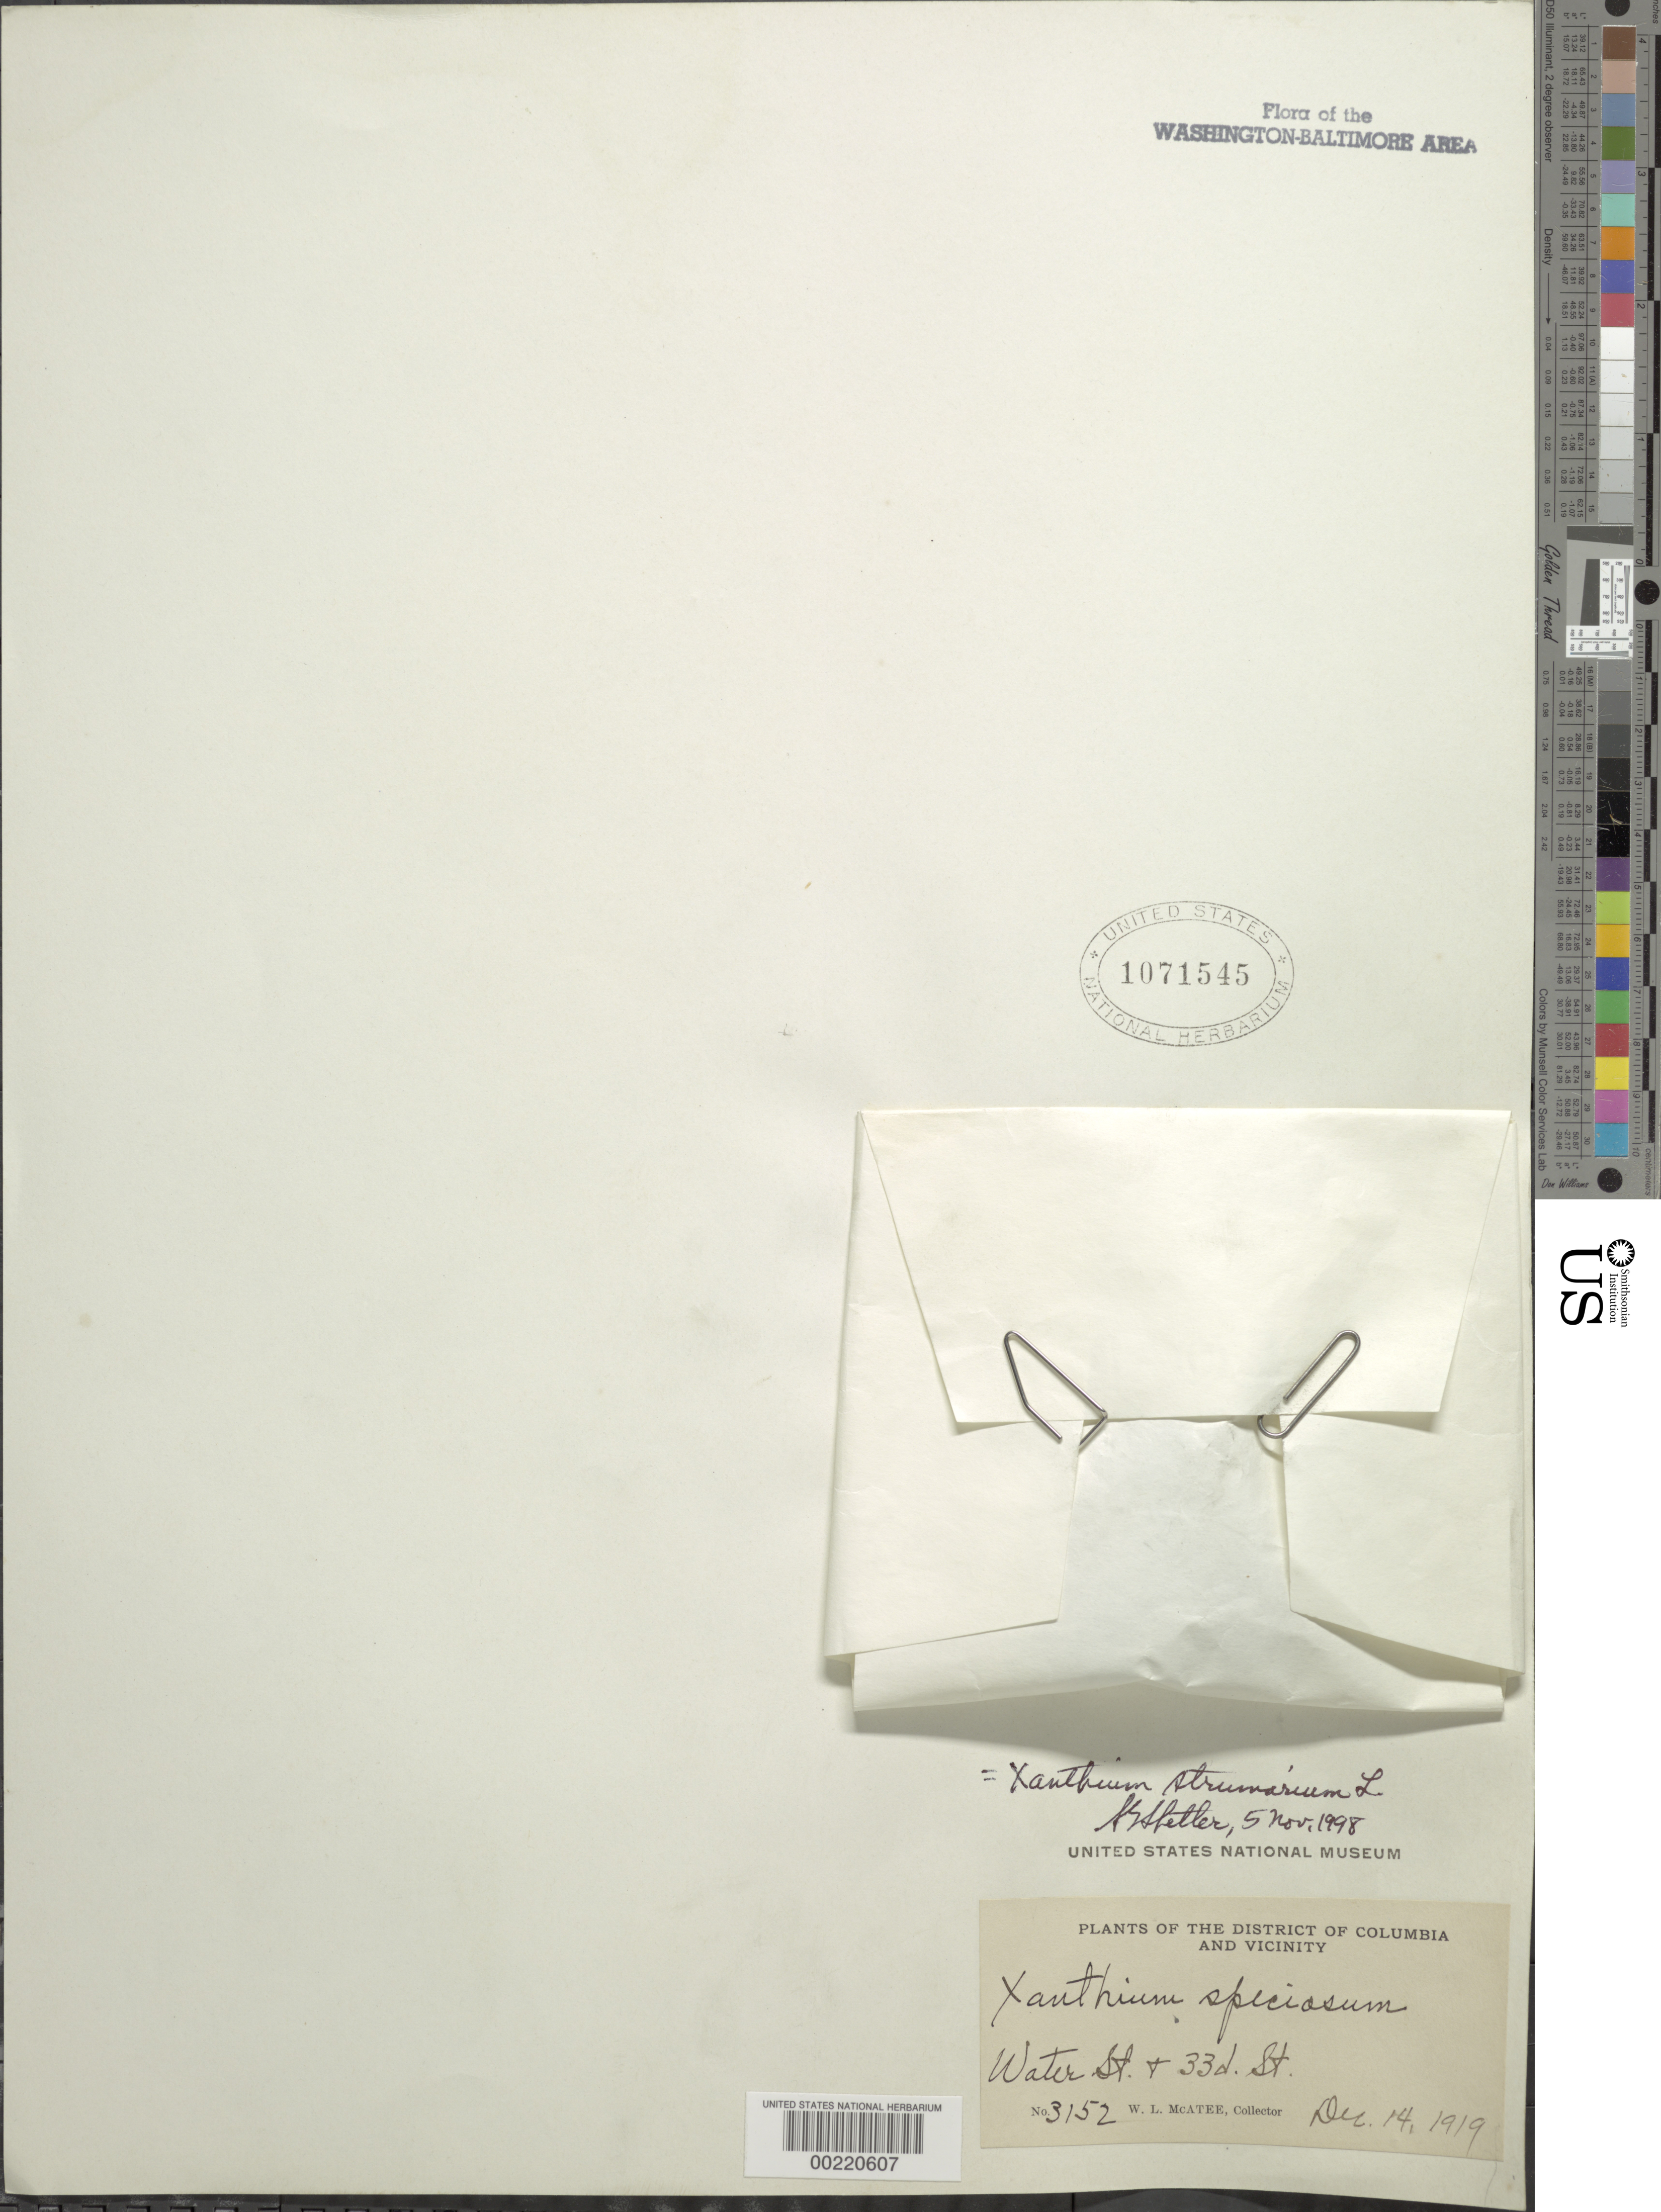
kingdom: Plantae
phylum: Tracheophyta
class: Magnoliopsida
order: Asterales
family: Asteraceae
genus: Xanthium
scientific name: Xanthium strumarium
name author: L.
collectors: W. McAtee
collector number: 3152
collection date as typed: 14 Dec 1919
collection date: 1919-12-14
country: United States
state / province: District of Columbia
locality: Water St. and 33rd St.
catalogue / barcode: US 1071545